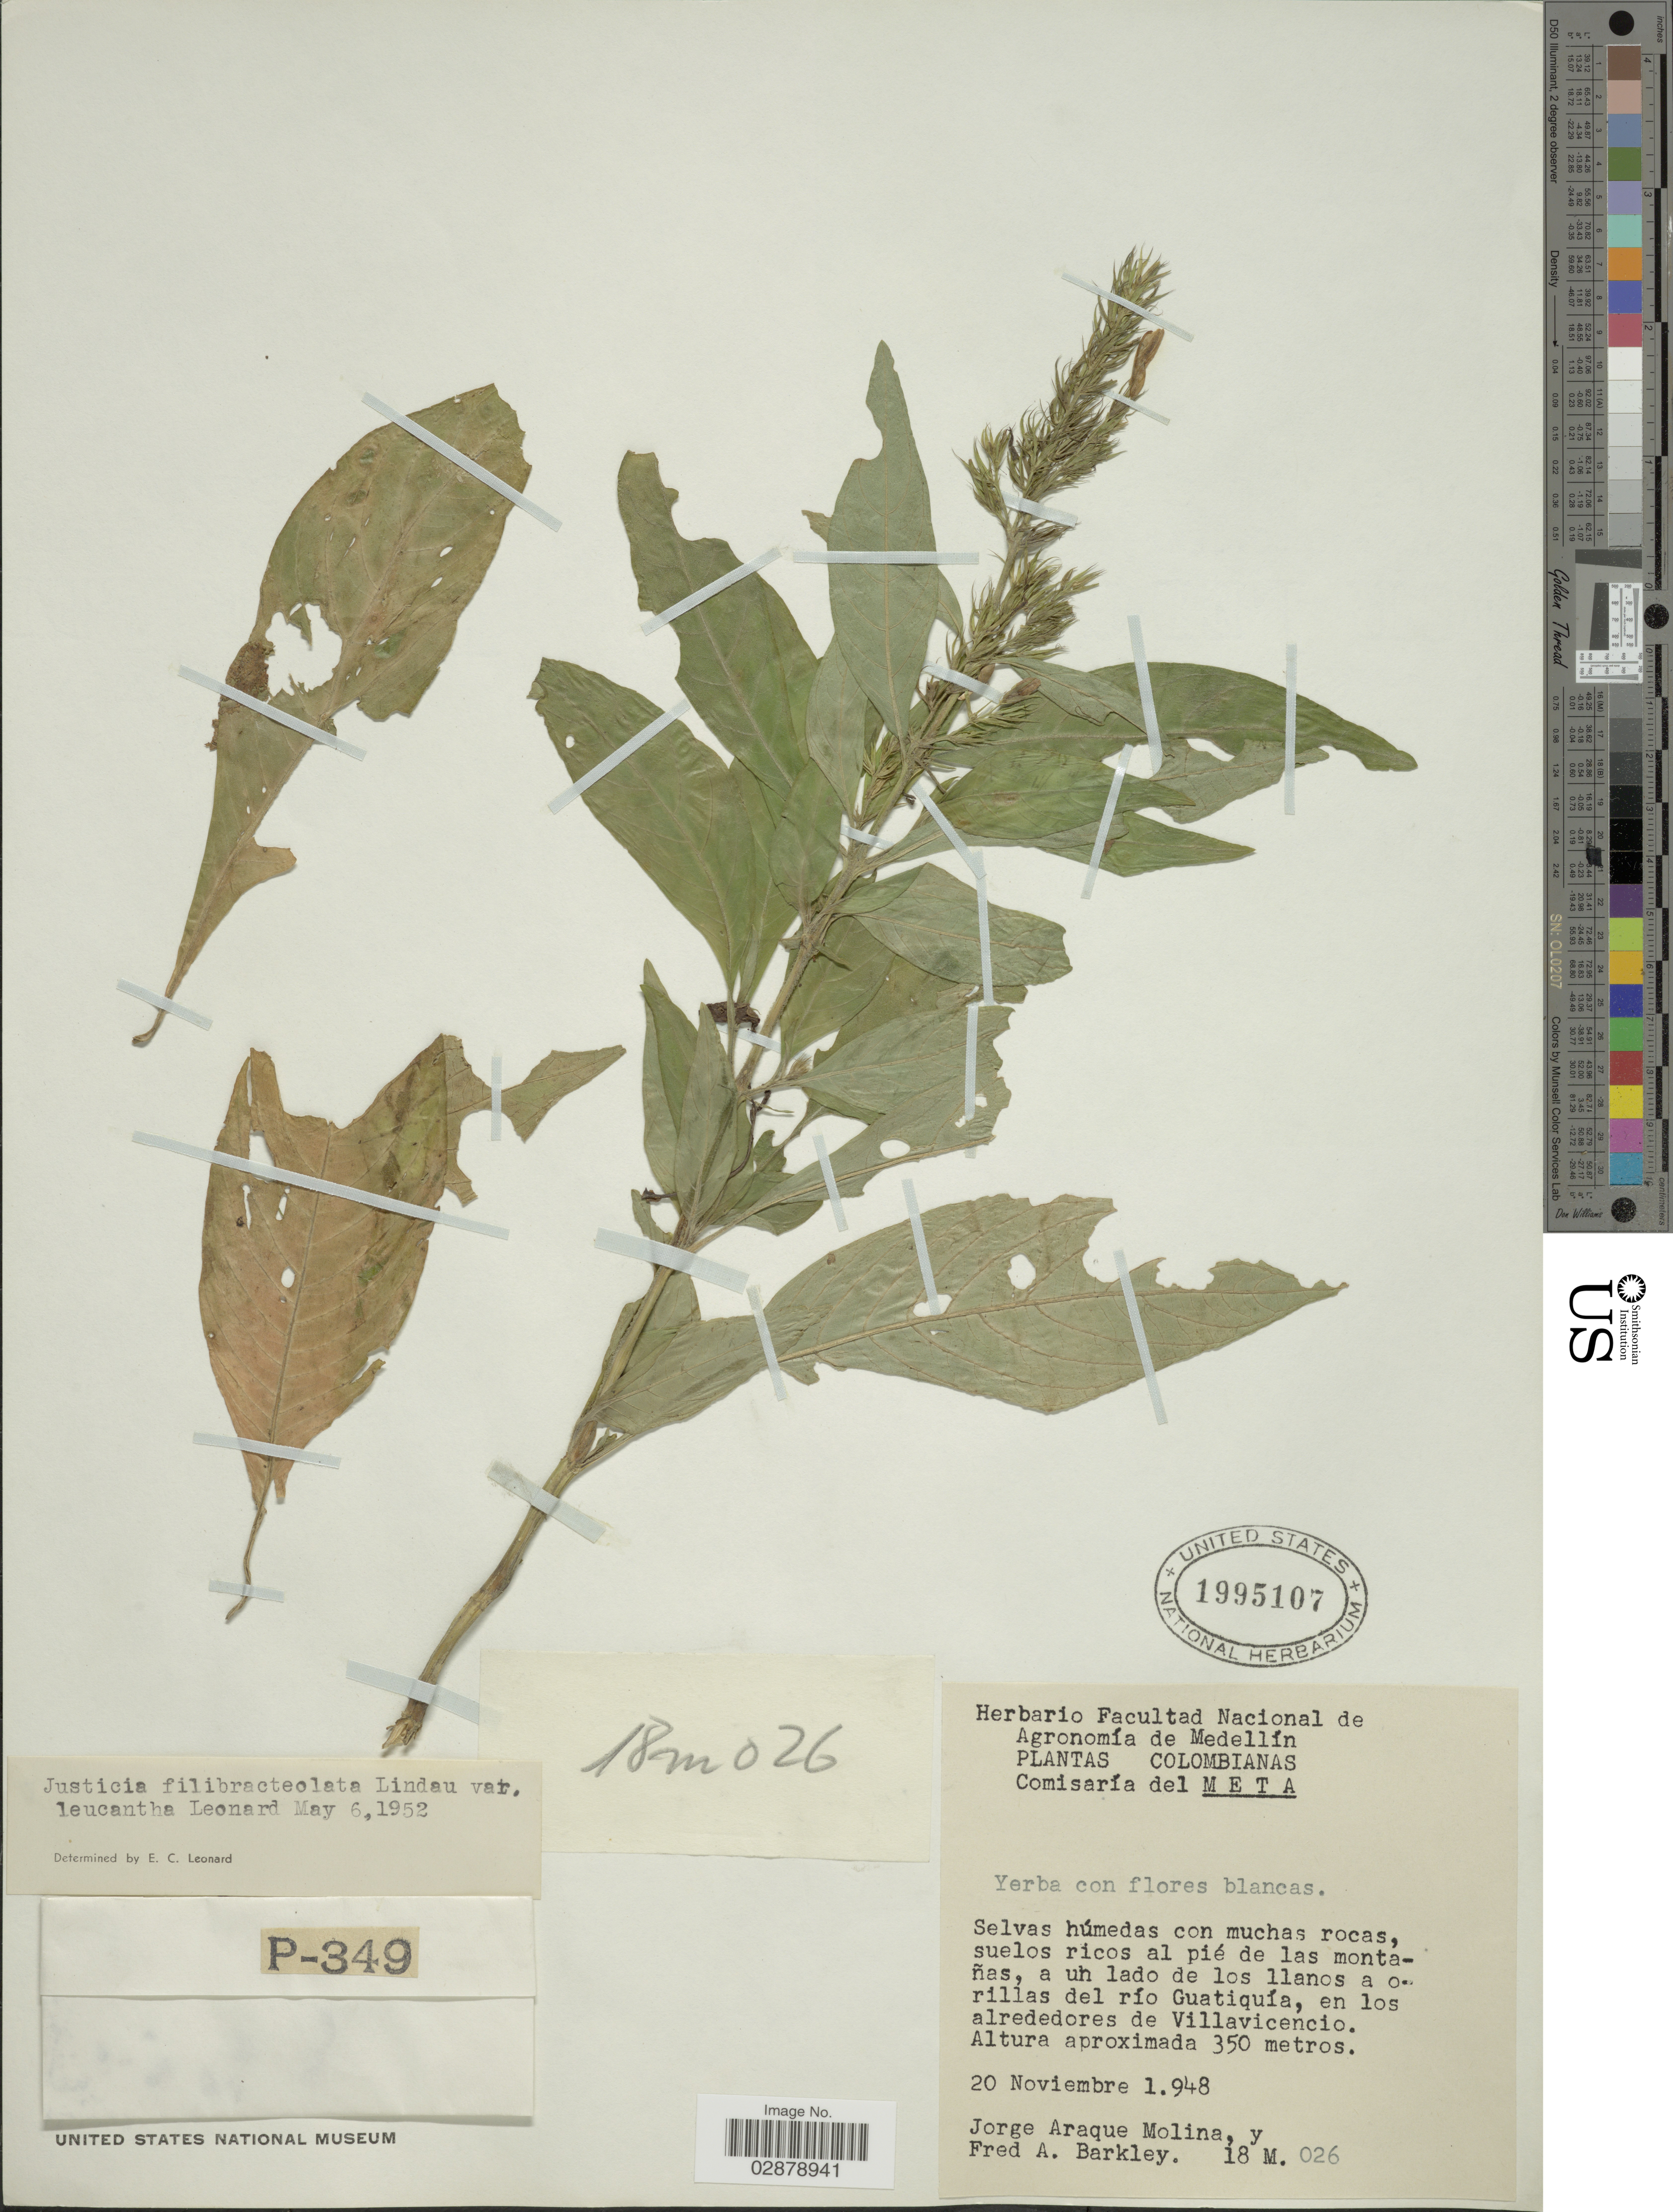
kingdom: Plantae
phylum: Tracheophyta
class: Magnoliopsida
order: Lamiales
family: Acanthaceae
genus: Justicia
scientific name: Justicia filibracteolata var. leucantha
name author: Leonard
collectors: J. A. Molina & F. A. Barkley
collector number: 18M.026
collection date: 1948-11-20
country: Colombia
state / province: Meta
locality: Comisaría del Meta. A un lado de los llanos a orillas del río Guatiquía, en los alrededores de Villavicencio.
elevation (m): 350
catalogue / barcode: US 1995107